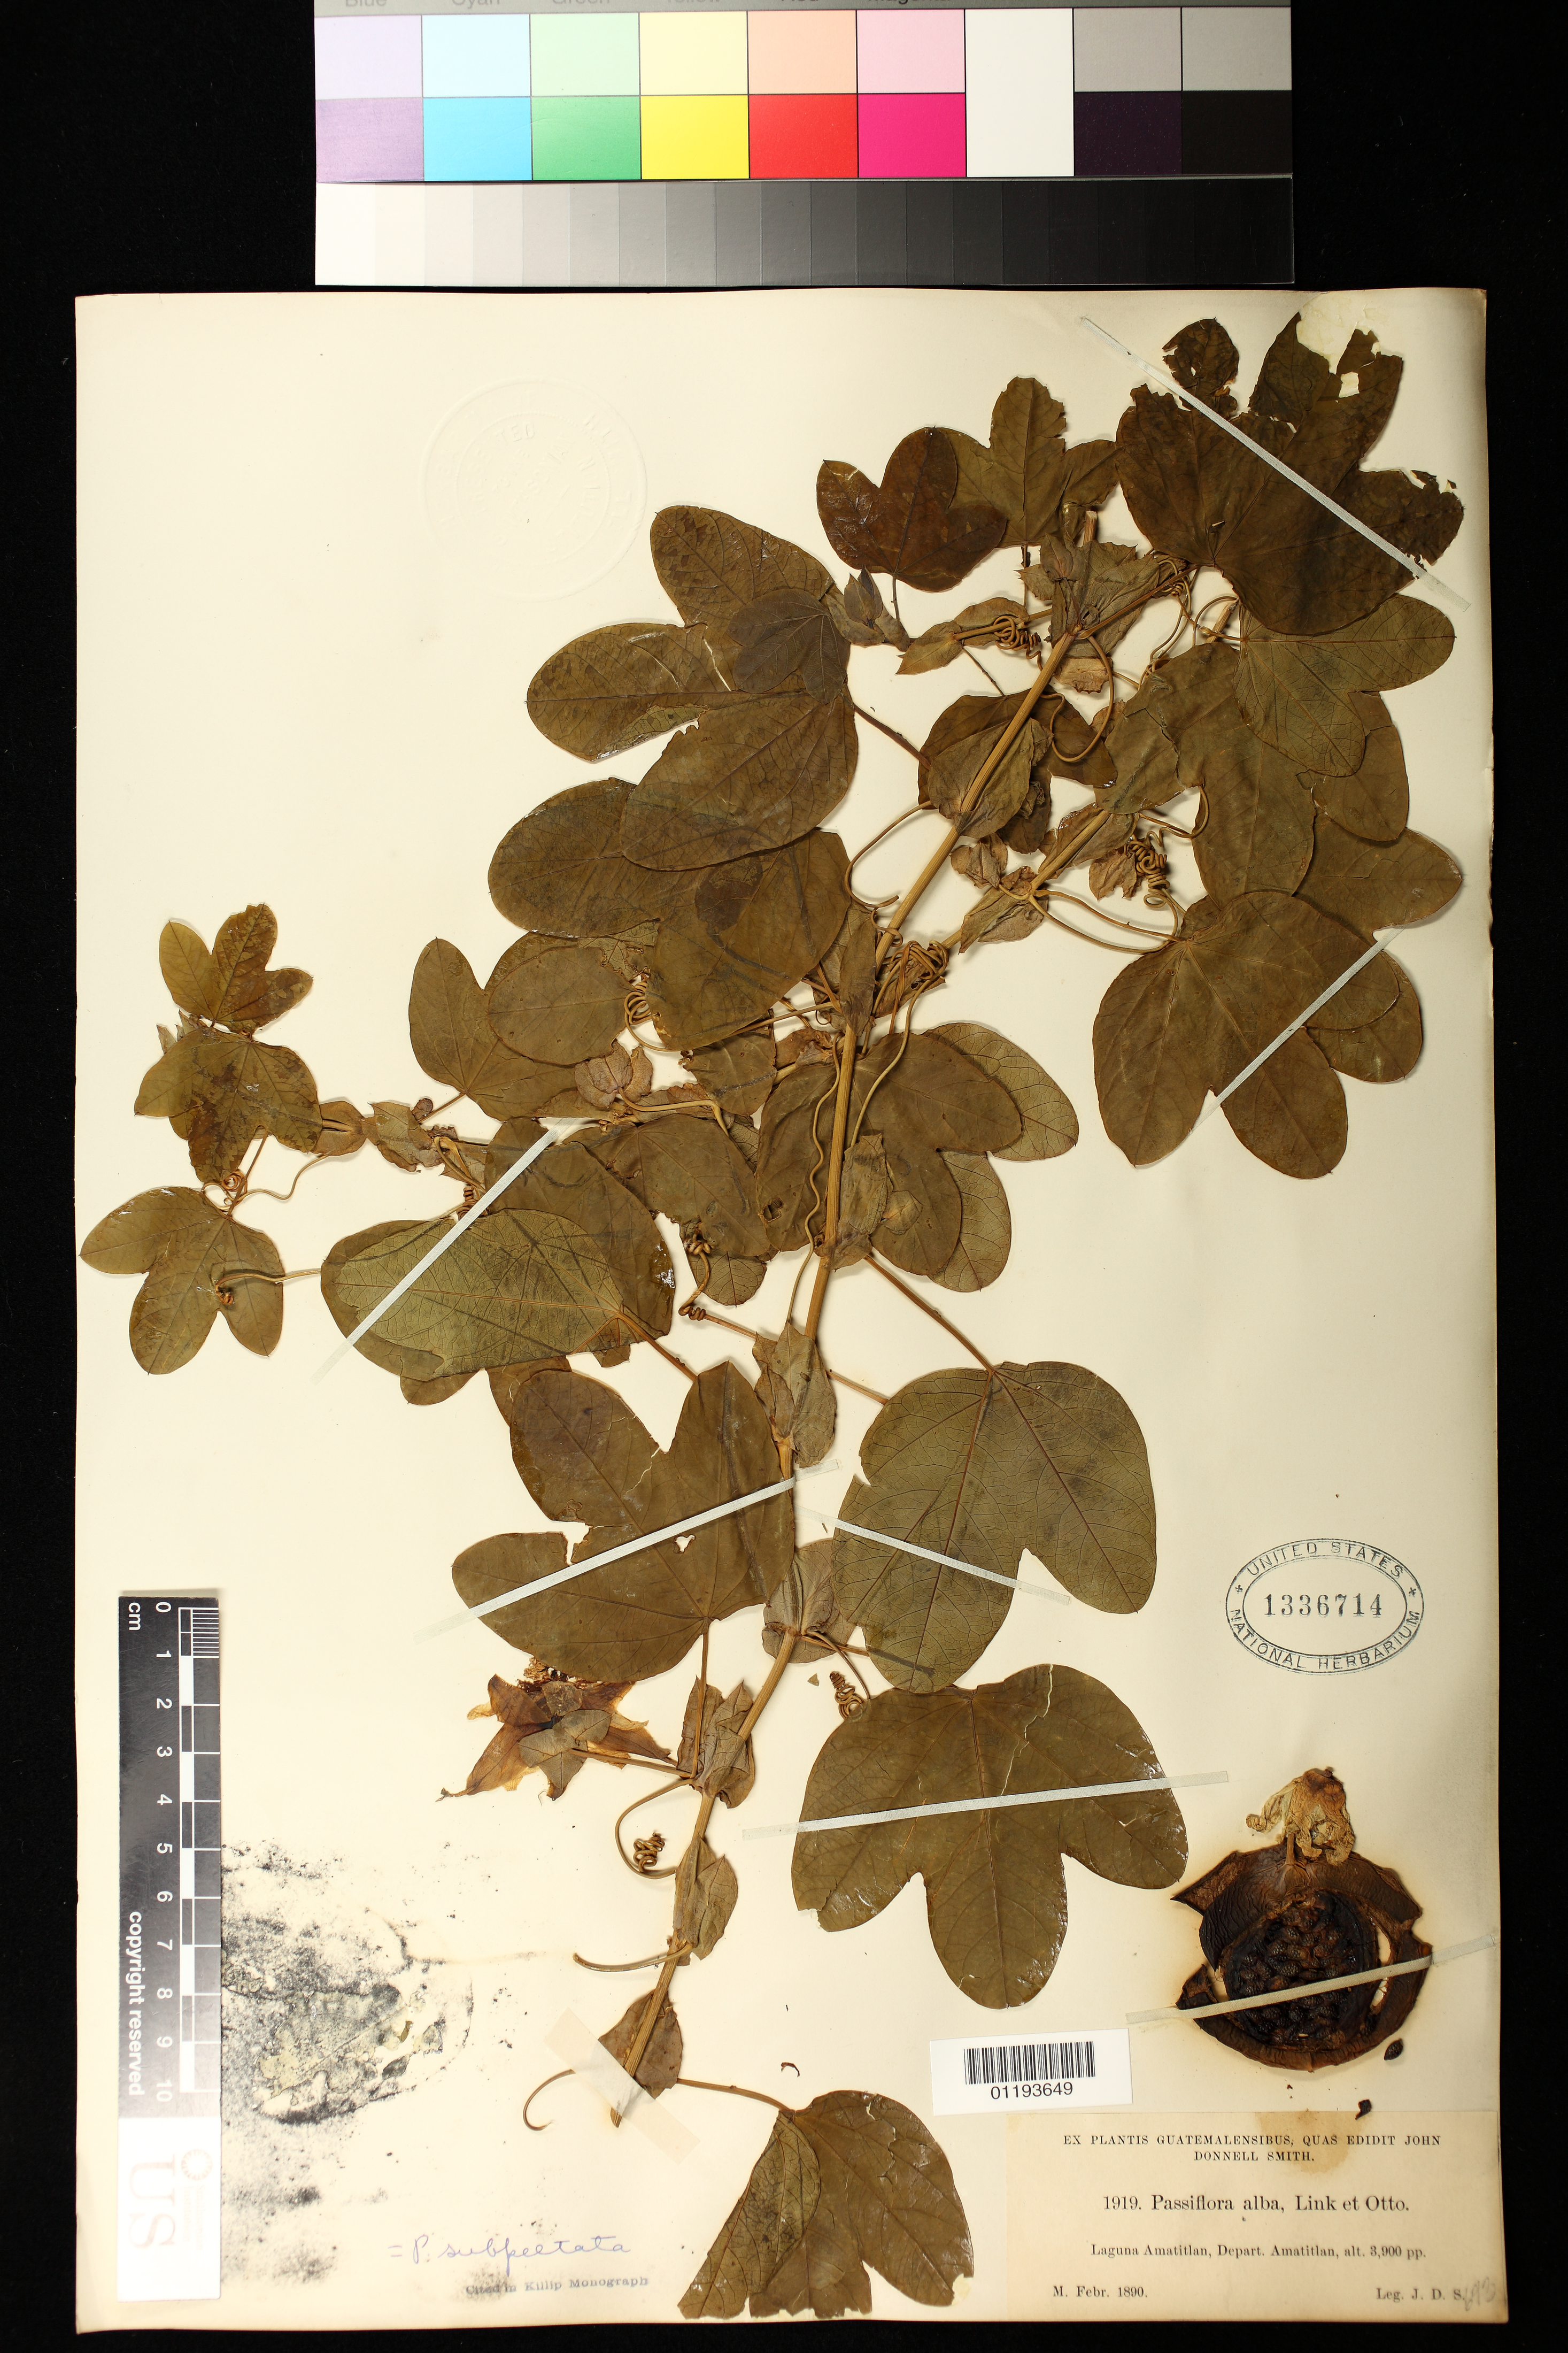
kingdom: Plantae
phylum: Tracheophyta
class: Magnoliopsida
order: Malpighiales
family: Passifloraceae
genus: Passiflora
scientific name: Passiflora subpeltata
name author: Ortega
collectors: J. Donnell Smith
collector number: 1919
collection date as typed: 1890-02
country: Guatemala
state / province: Guatemala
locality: Laguna Amatitlan, Depart. Amatitlan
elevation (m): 1067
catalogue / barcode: US 1336714